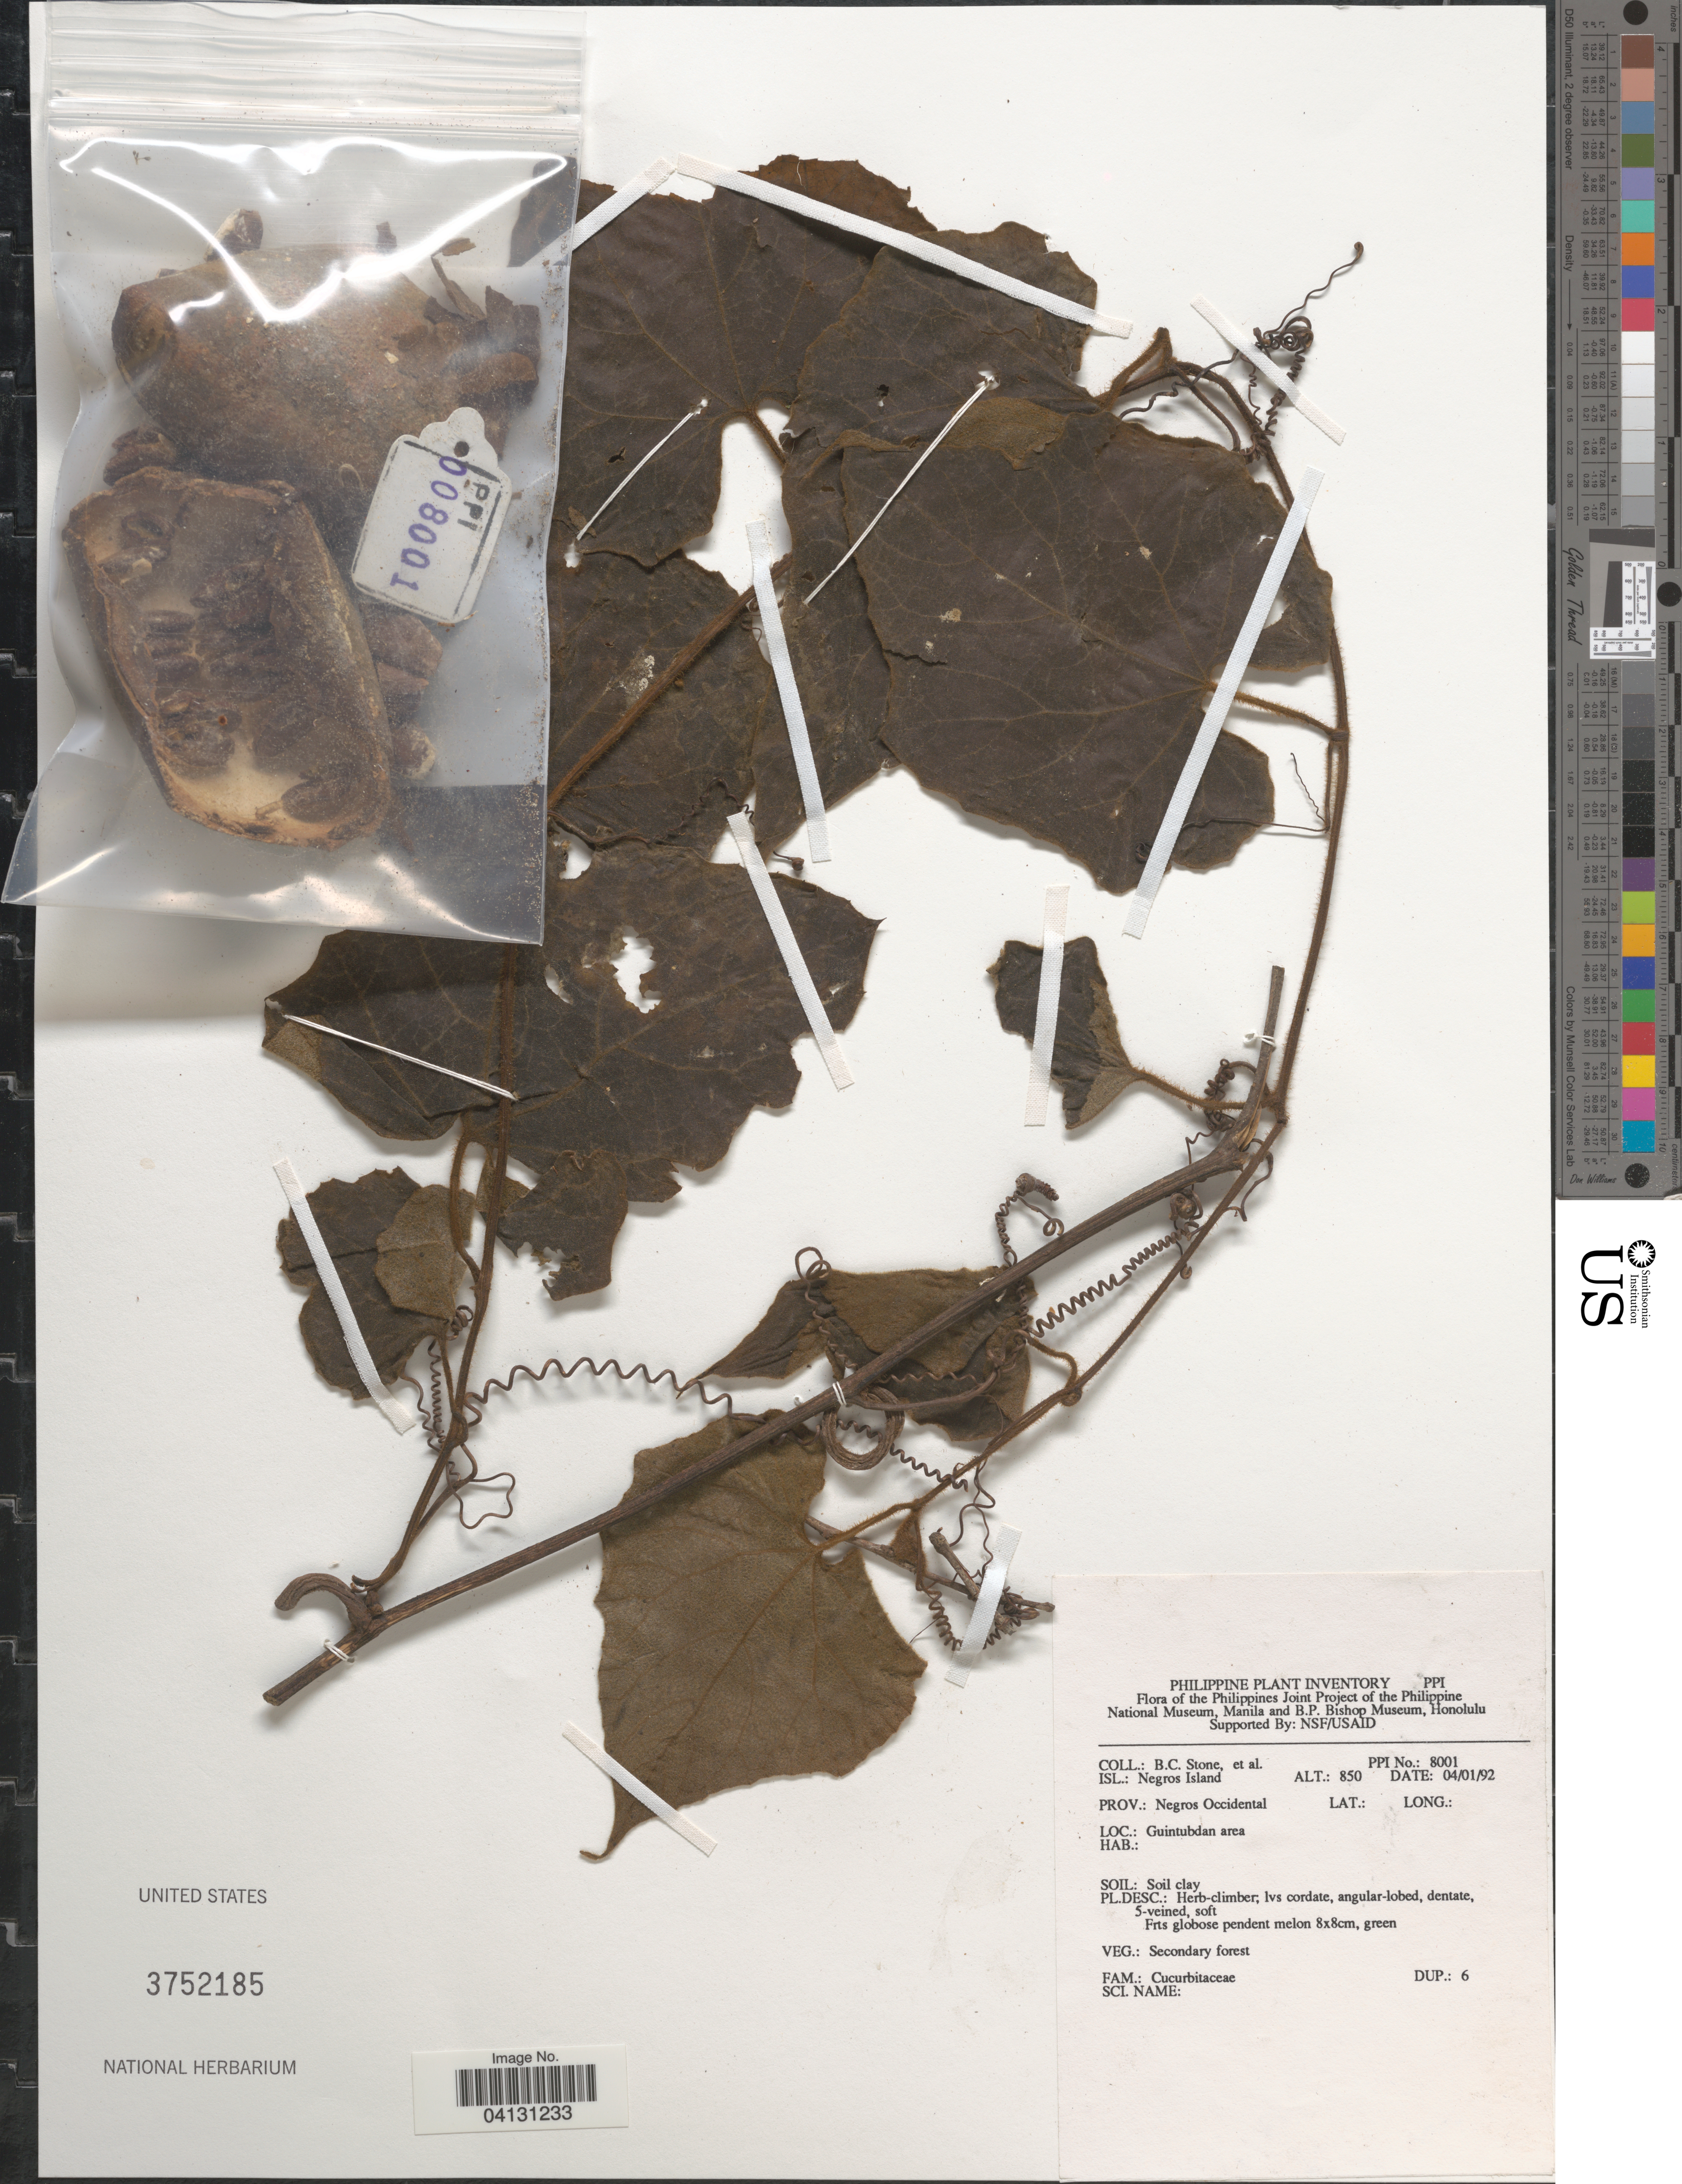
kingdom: Plantae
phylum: Tracheophyta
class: Magnoliopsida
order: Cucurbitales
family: Cucurbitaceae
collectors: B. C. Stone & et al.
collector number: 8001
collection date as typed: Transcribed d/m/y: 4/1/92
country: Philippines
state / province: Western Visayas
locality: Isl.: Negros Island. Prov.: Negros Occidental. Guintubdan area.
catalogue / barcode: US 3752185